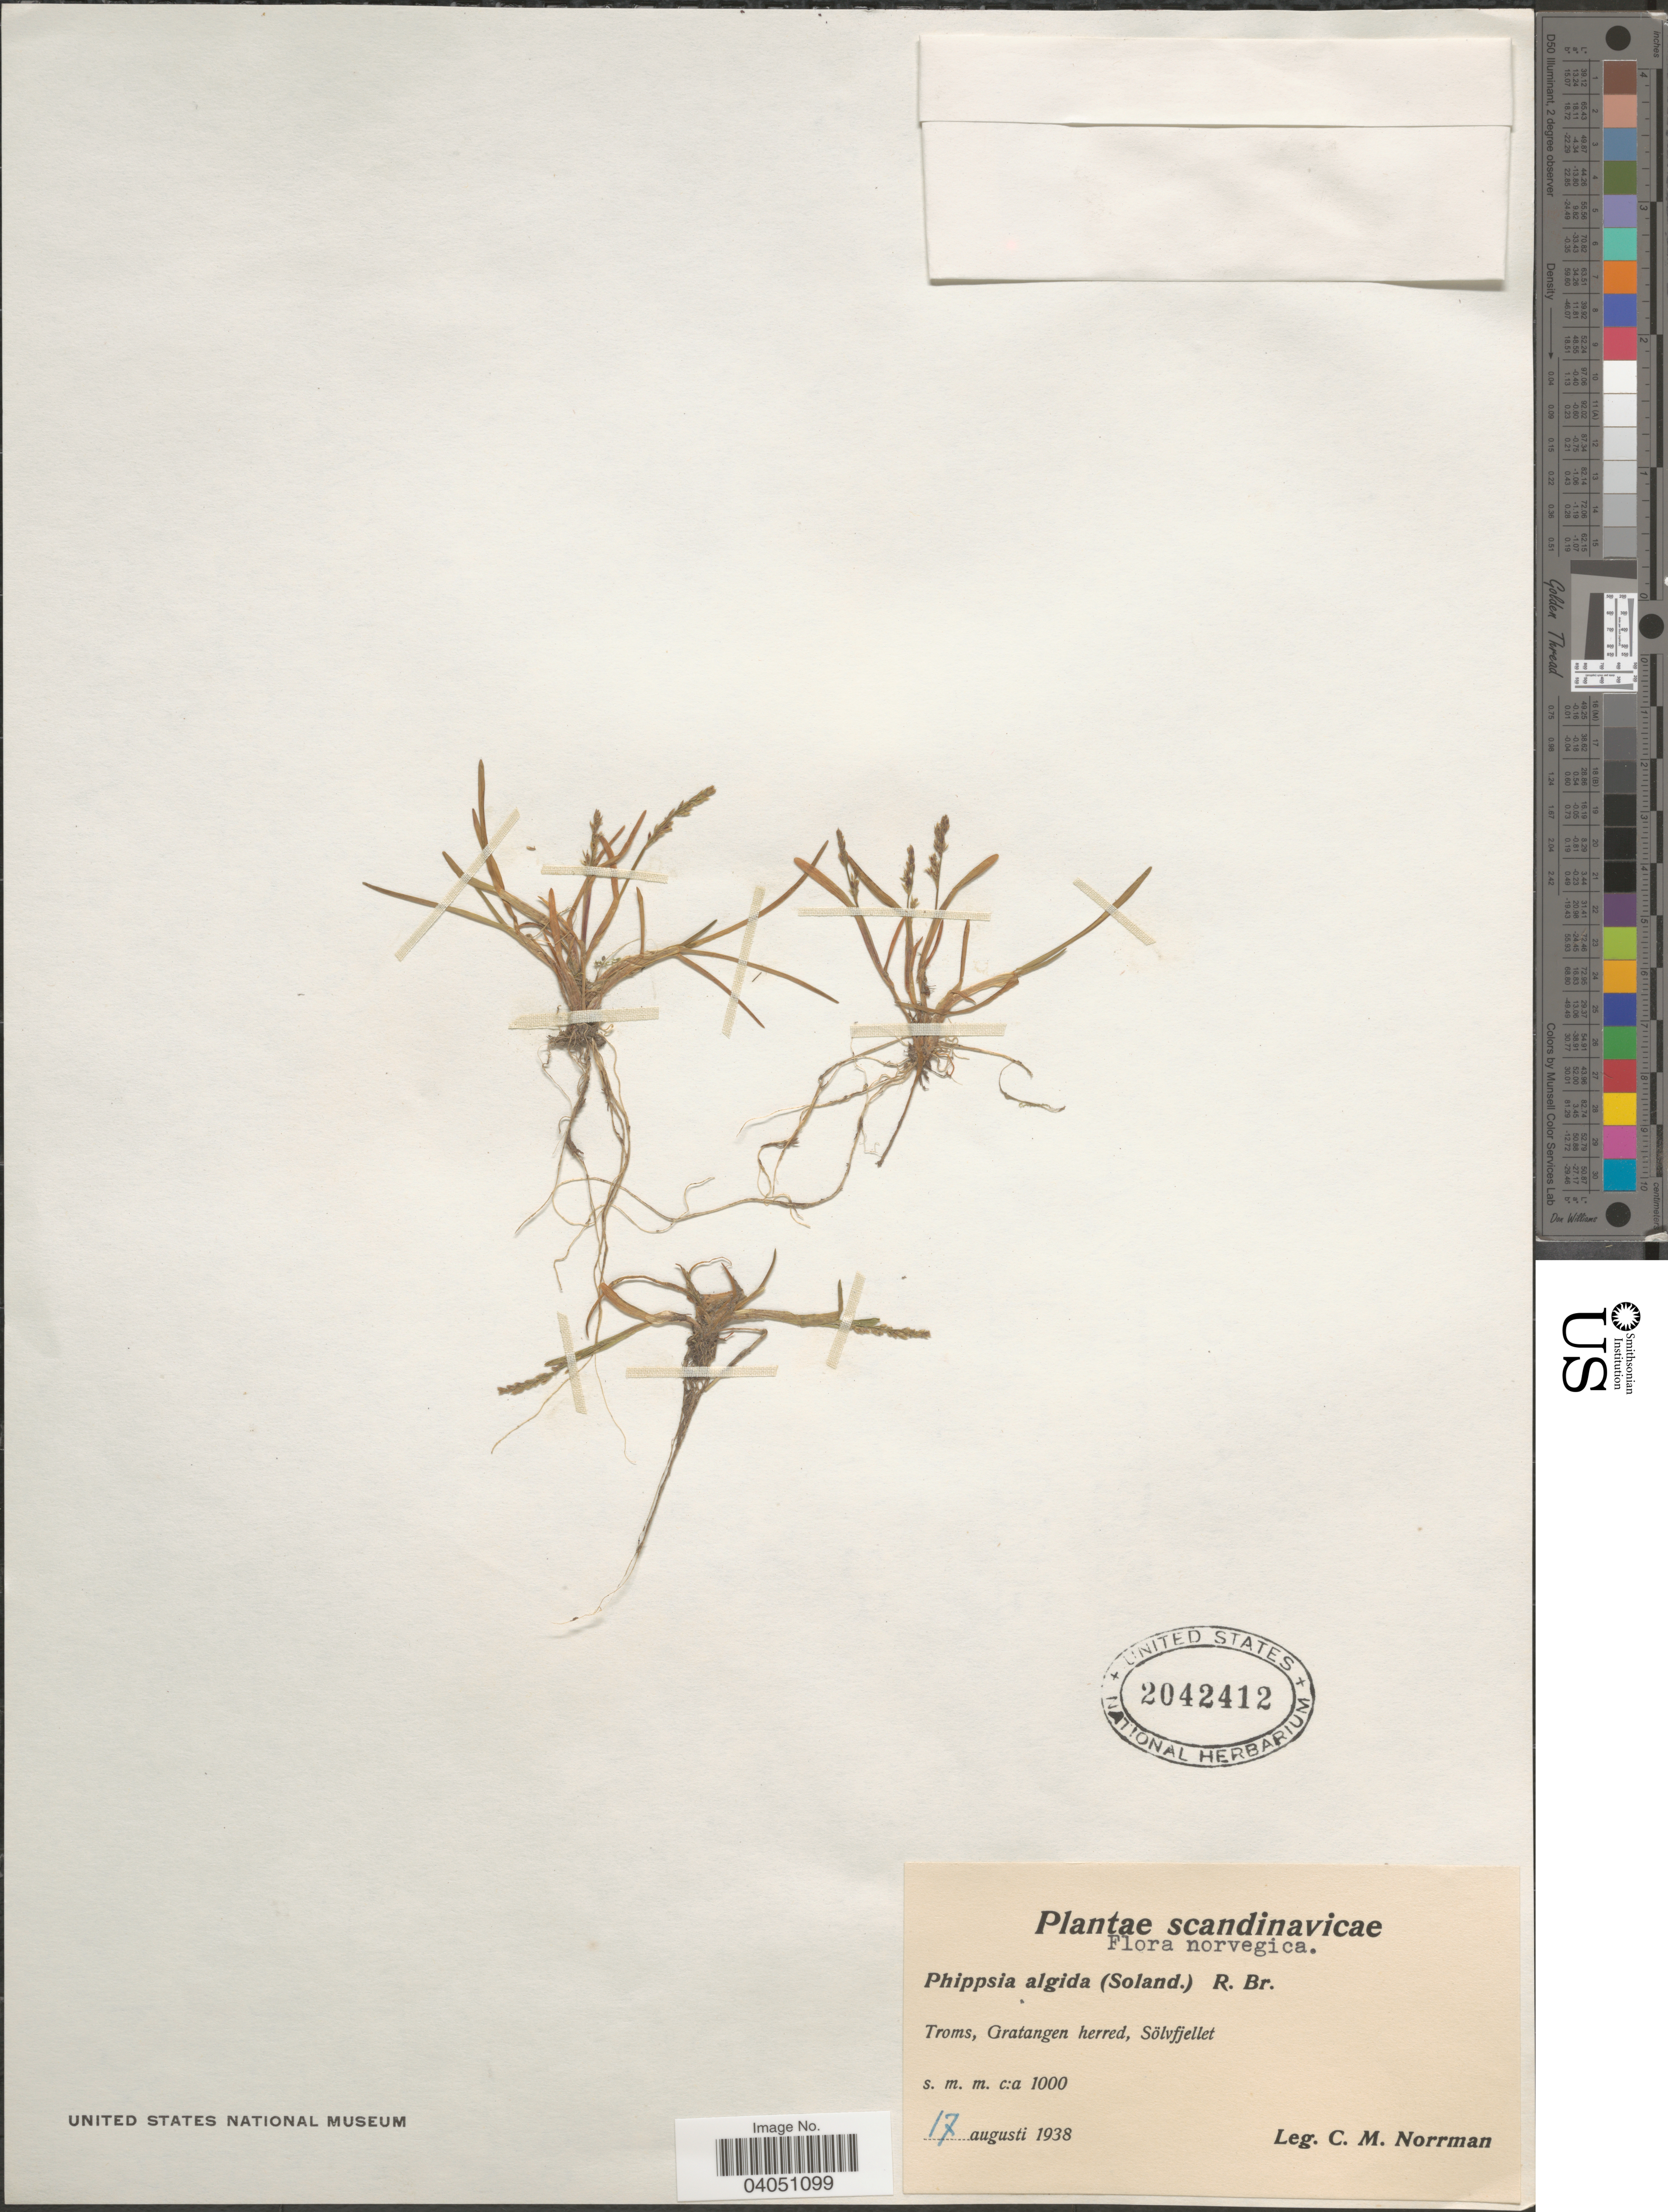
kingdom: Plantae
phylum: Tracheophyta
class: Liliopsida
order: Poales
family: Poaceae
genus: Phippsia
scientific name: Phippsia algida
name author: (Sol.) R. Br.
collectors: C. Norrman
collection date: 1938-08-17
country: Norway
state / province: Troms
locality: Scandinavicae. Norvegica. Gratangen herred, Sölvfjellet.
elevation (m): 1000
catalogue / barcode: US 2042412